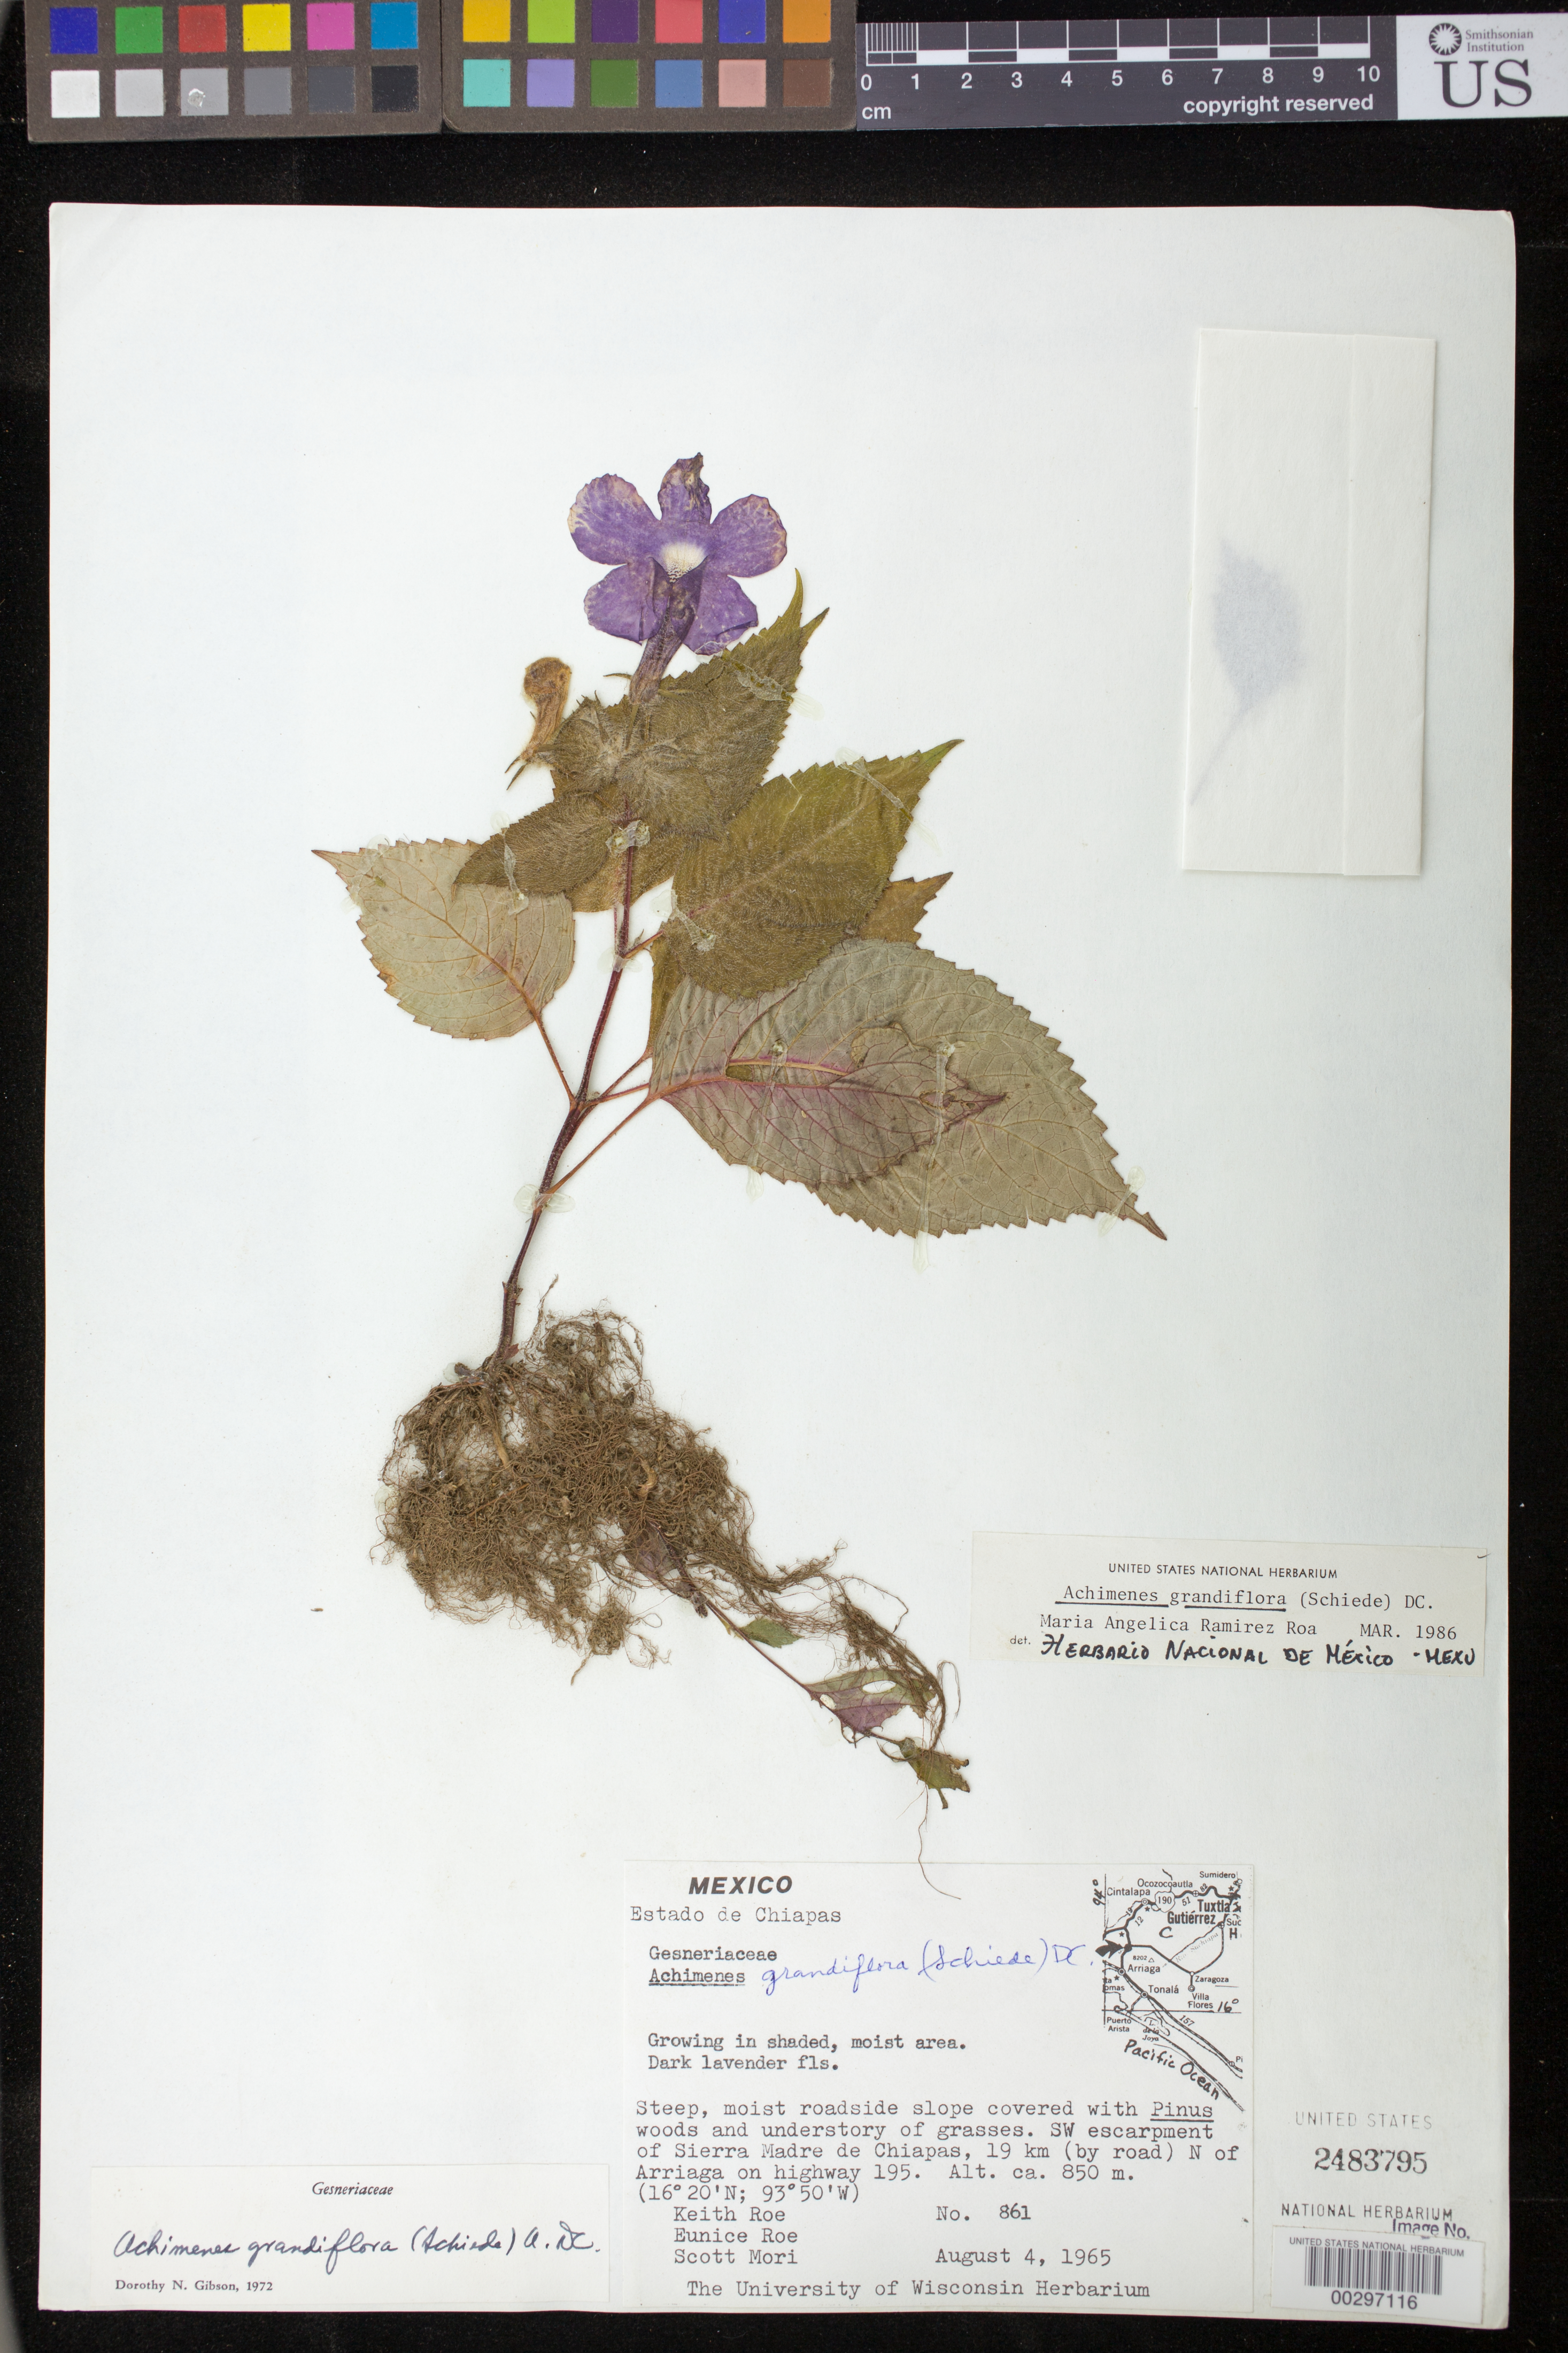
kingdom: Plantae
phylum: Tracheophyta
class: Magnoliopsida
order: Lamiales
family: Gesneriaceae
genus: Achimenes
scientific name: Achimenes grandiflora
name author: (Schiede) DC.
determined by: Skog, Laurence E.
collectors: K. Roe, E. Roe & S. Mori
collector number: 861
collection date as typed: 04 Aug 1965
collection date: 1965-08-04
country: Mexico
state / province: Chiapas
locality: SW escarpment of Sierra Madre de Chiapas, 19 km (by road) N of Arriaga on highway 195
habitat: Steep, moist roadside slope covered with Pinus woods and understory of grasses; SW escarpment, growing in shaded, moist area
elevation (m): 850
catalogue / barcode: US 2483795